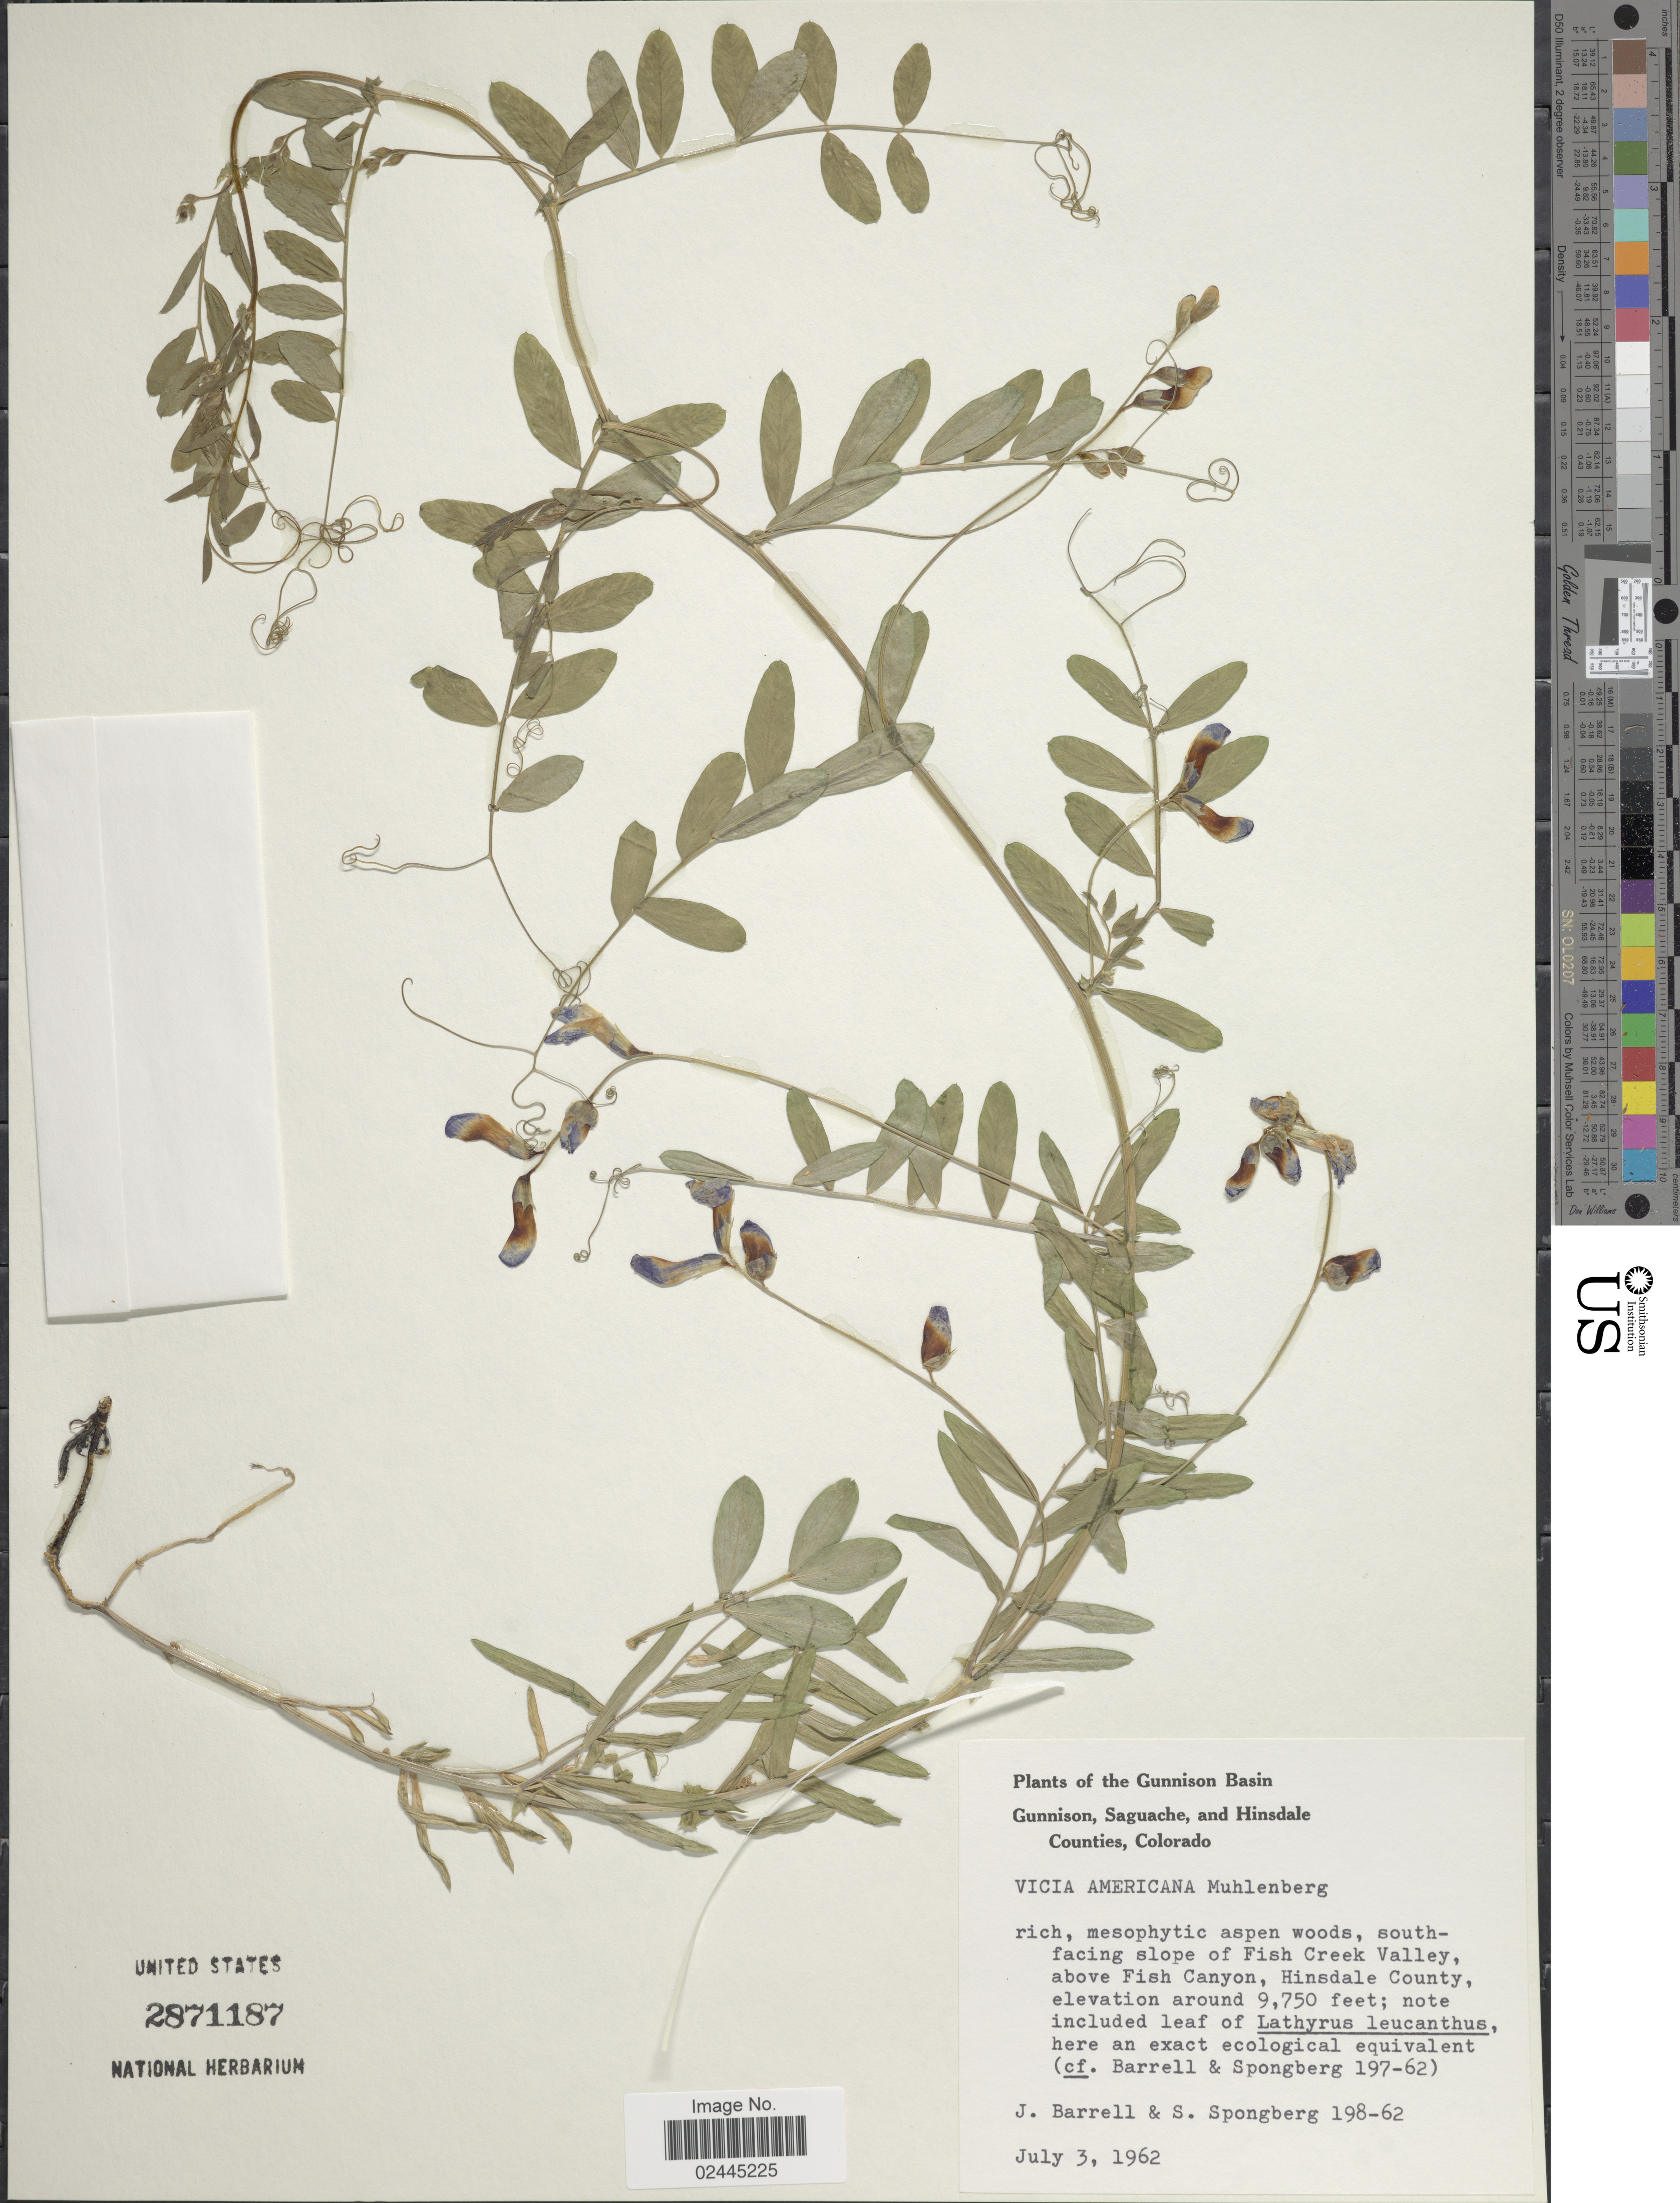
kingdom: Plantae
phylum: Tracheophyta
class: Magnoliopsida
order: Fabales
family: Fabaceae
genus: Vicia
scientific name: Vicia americana var. americana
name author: Muhl. ex Willd.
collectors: J. Barrell & S. A.Spongberg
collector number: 198-62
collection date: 1962-07-03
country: United States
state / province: Colorado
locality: Gunnison Basin. Gunnison Saguache, and Hinsdale Counties. South-facing slope of Fish Creek Valley, above Fish Canyon, Hinsdale County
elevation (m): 2972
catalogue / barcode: US 2871187